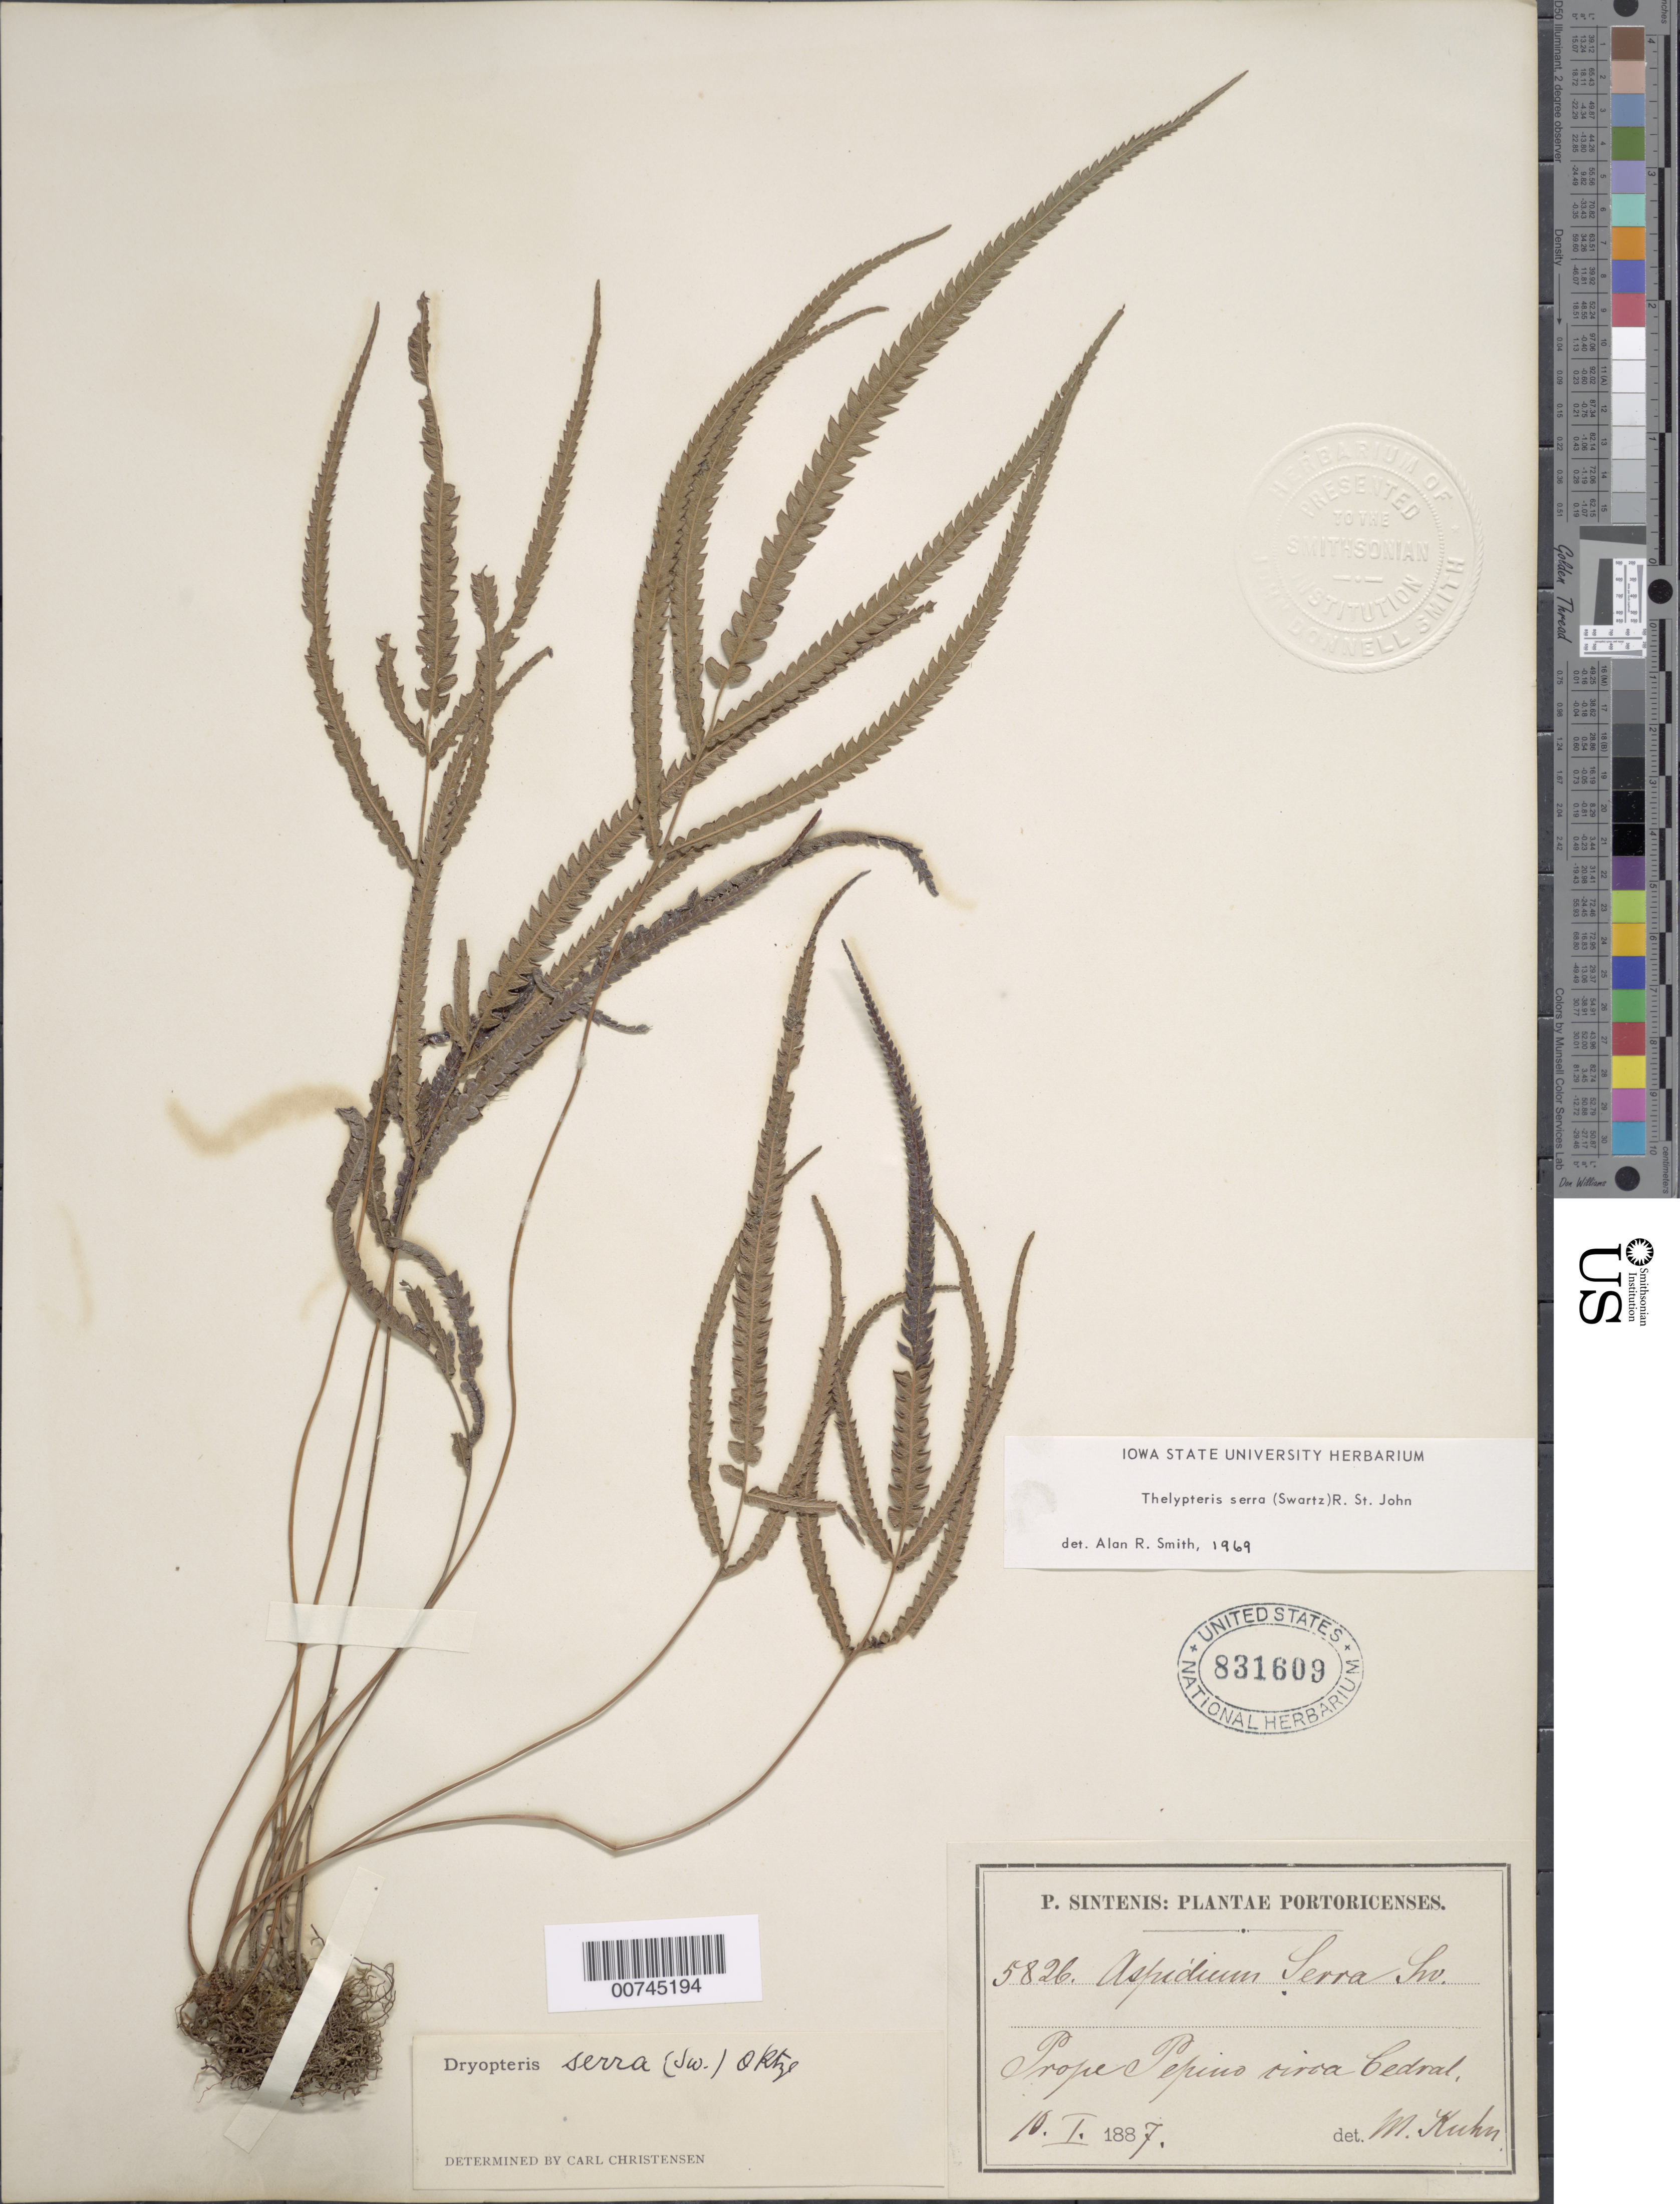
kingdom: Plantae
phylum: Tracheophyta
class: Polypodiopsida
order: Polypodiales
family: Thelypteridaceae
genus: Christella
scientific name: Christella kunthii comb. ined.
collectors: P. Sintenis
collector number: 5826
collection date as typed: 10 Jan 1887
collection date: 1887-01-10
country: Puerto Rico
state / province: San Sebastián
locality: Prope Pepino circa Cedral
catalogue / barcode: US 831609